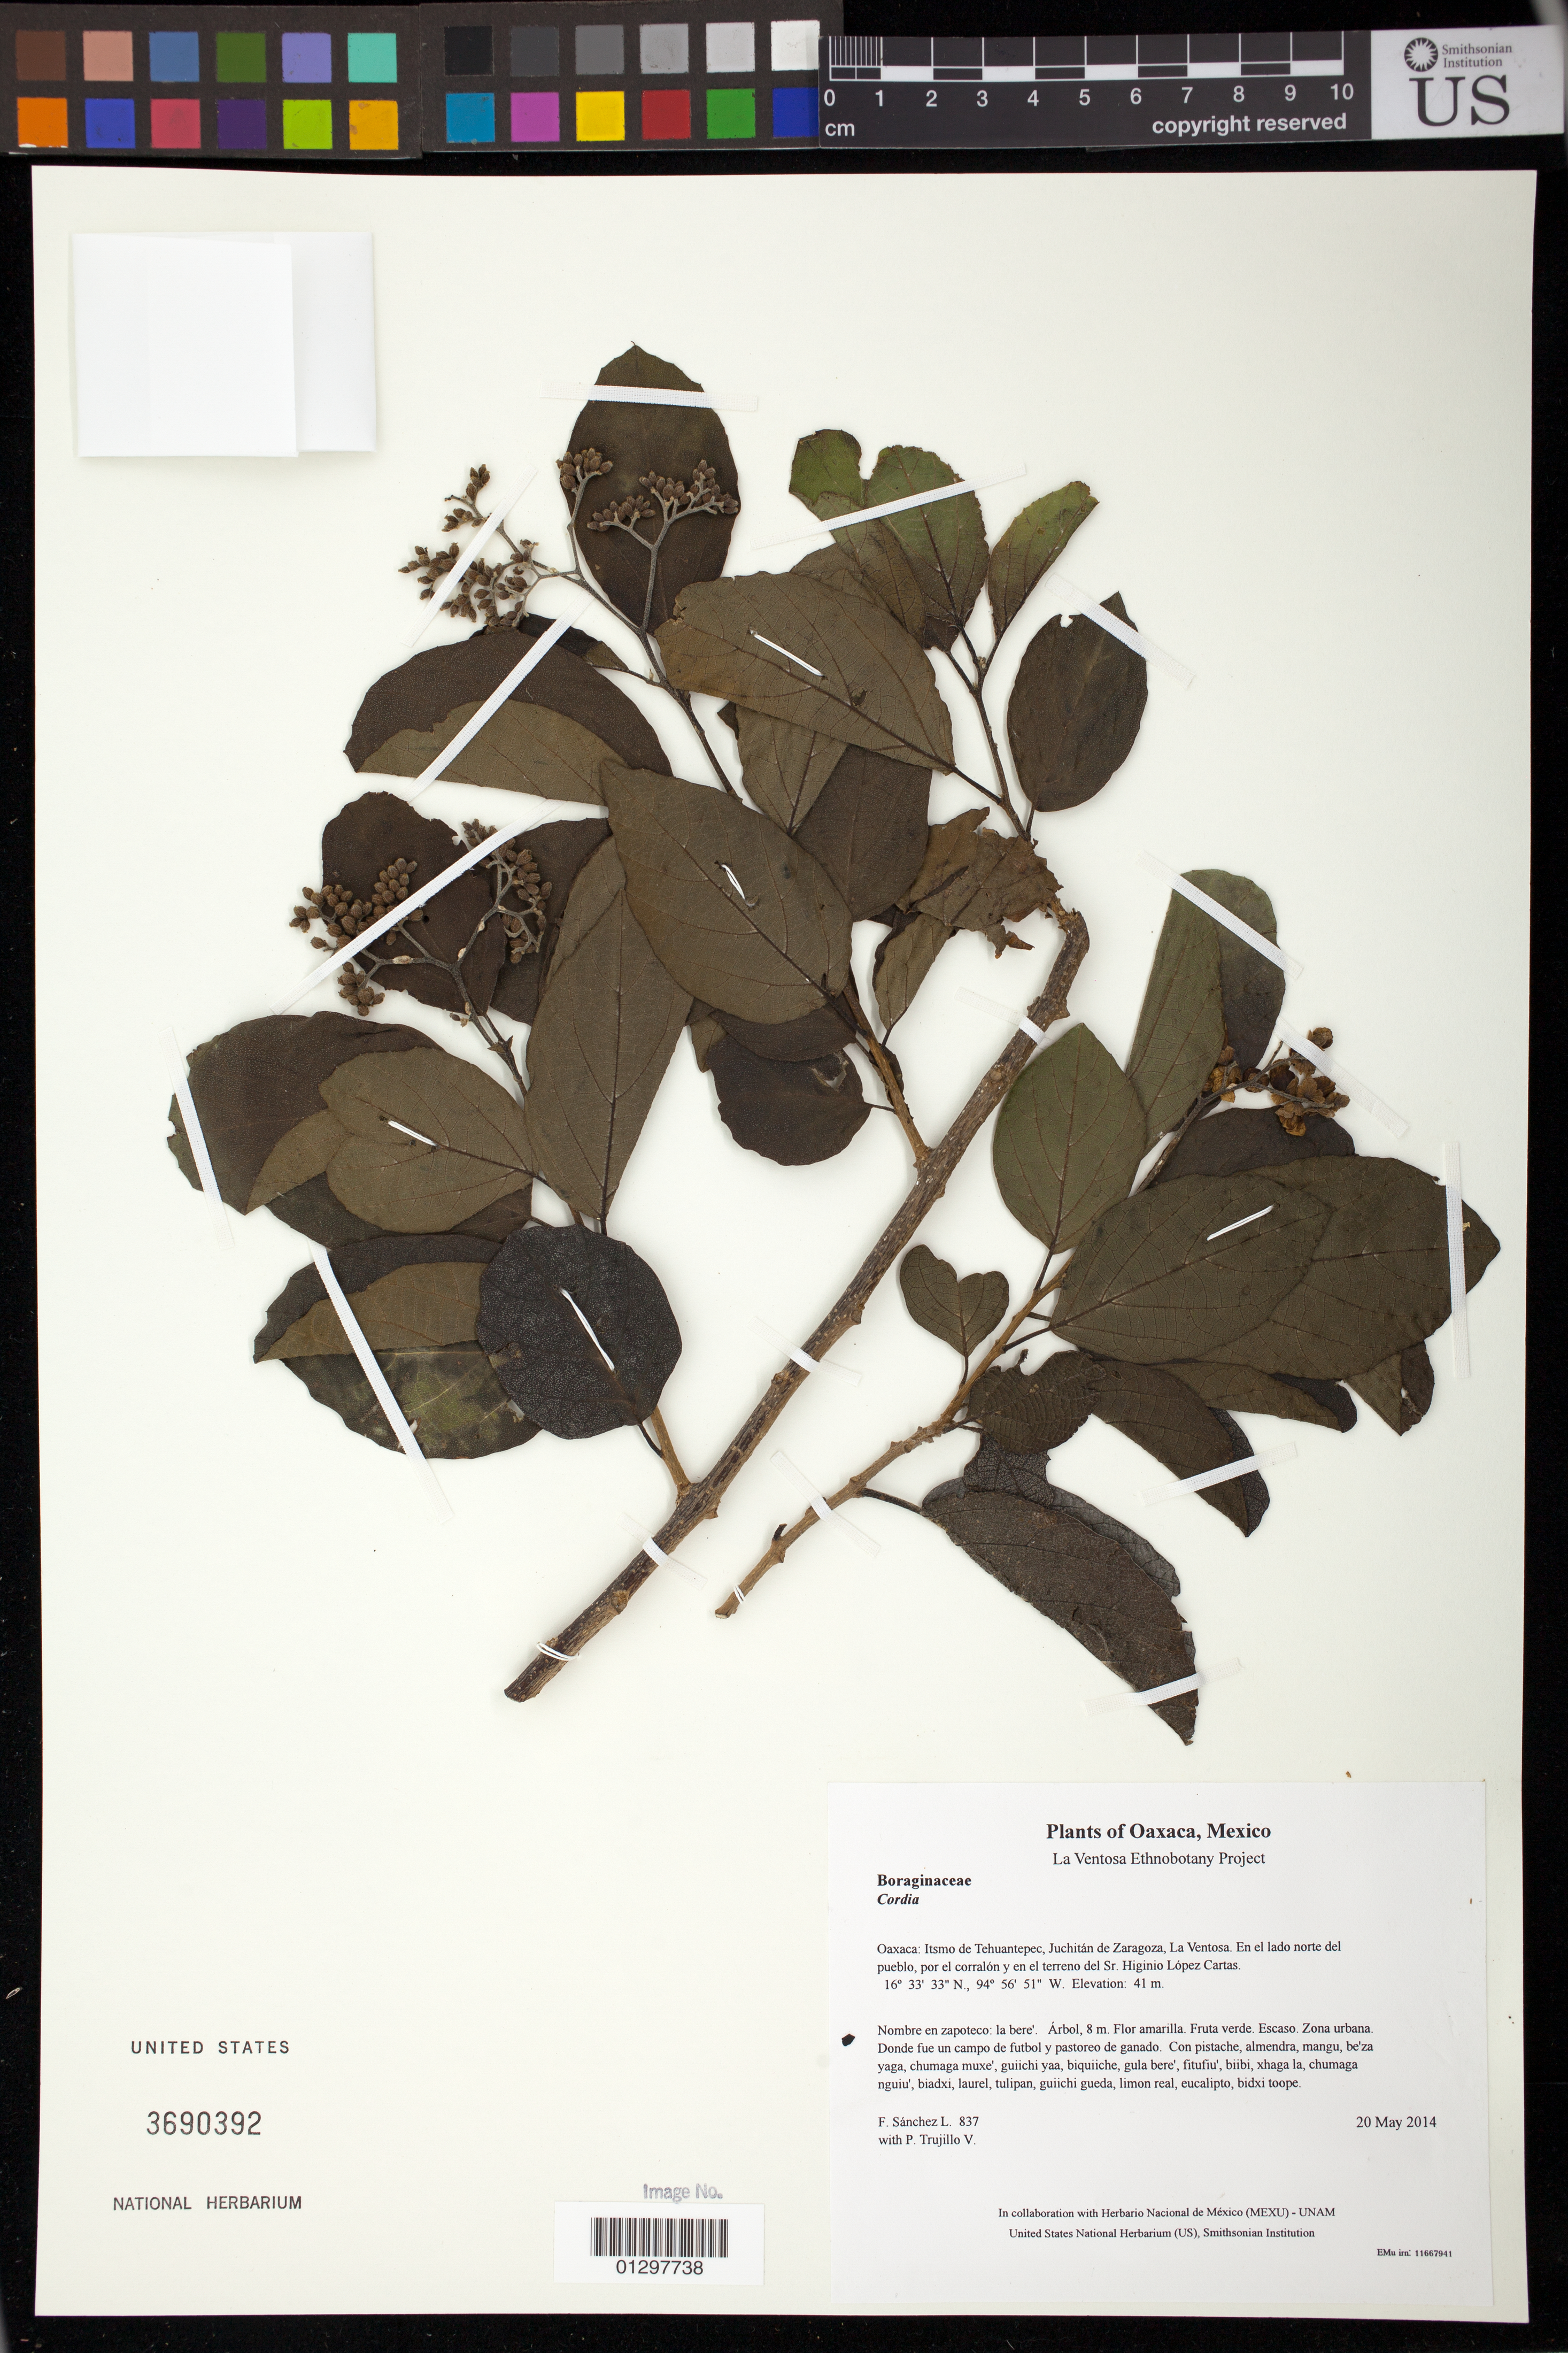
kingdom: Plantae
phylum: Tracheophyta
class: Magnoliopsida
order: Boraginales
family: Cordiaceae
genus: Cordia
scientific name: Cordia dentata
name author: Poir.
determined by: Velasco G., Kenia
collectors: F. Sánchez L. & P. Trujillo V.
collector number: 837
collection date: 2014-05-20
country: Mexico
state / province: Oaxaca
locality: Itsmo de Tehuantepec, Juchitán de Zaragoza, La Ventosa. En el lado norte del pueblo, por el corralón y en el terreno del Sr. Higinio López Cartas.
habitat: Zona urbana. Donde fue un campo de futbol y pastoreo de ganado.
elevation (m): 41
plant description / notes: JEBOT, MEXU, SERO, US; Yaga. 8 m. Guie' naguchi. Cuaananaxhi naga'. Huaxie'.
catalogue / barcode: US 3690392